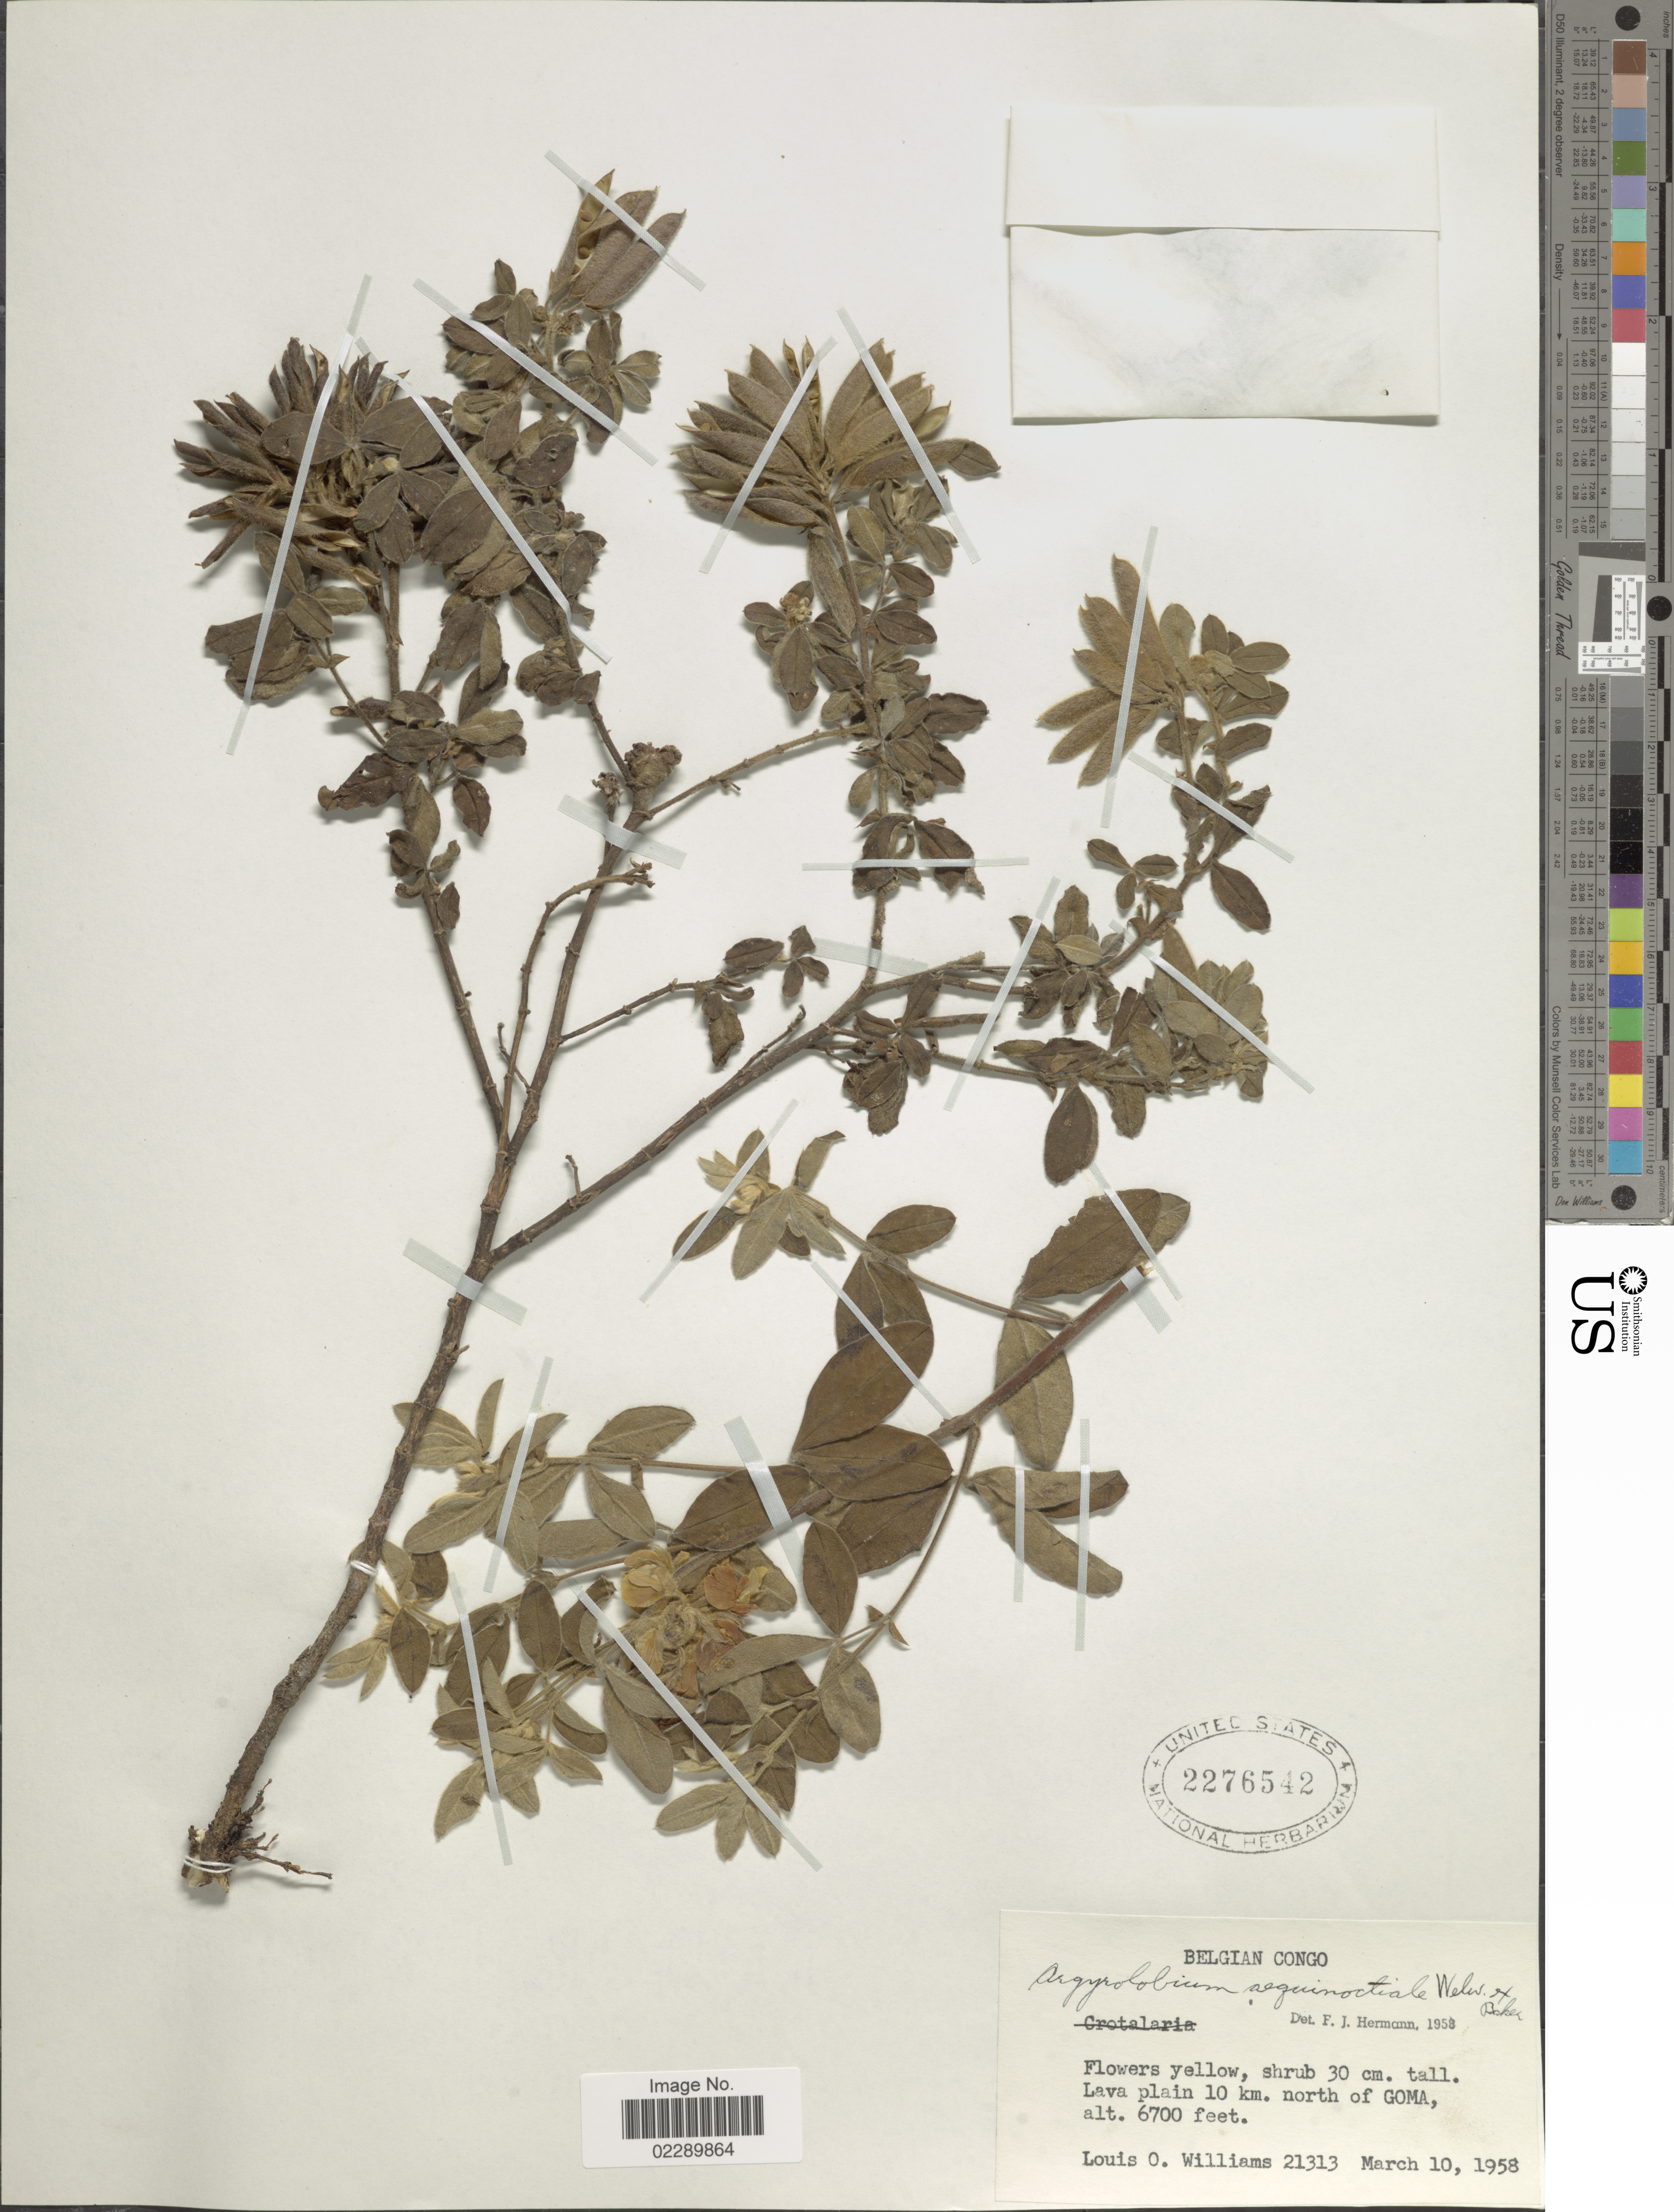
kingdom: Plantae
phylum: Tracheophyta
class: Magnoliopsida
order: Fabales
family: Fabaceae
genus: Argyrolobium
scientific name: Argyrolobium aequinoctiale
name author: Welw. ex Baker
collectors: L. O. Williams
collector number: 21313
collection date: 1958-03-10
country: Congo, Democratic Republic of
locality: Belgian Congo. Lava plain 10 km. north of Goma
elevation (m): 2042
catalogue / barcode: US 2276542